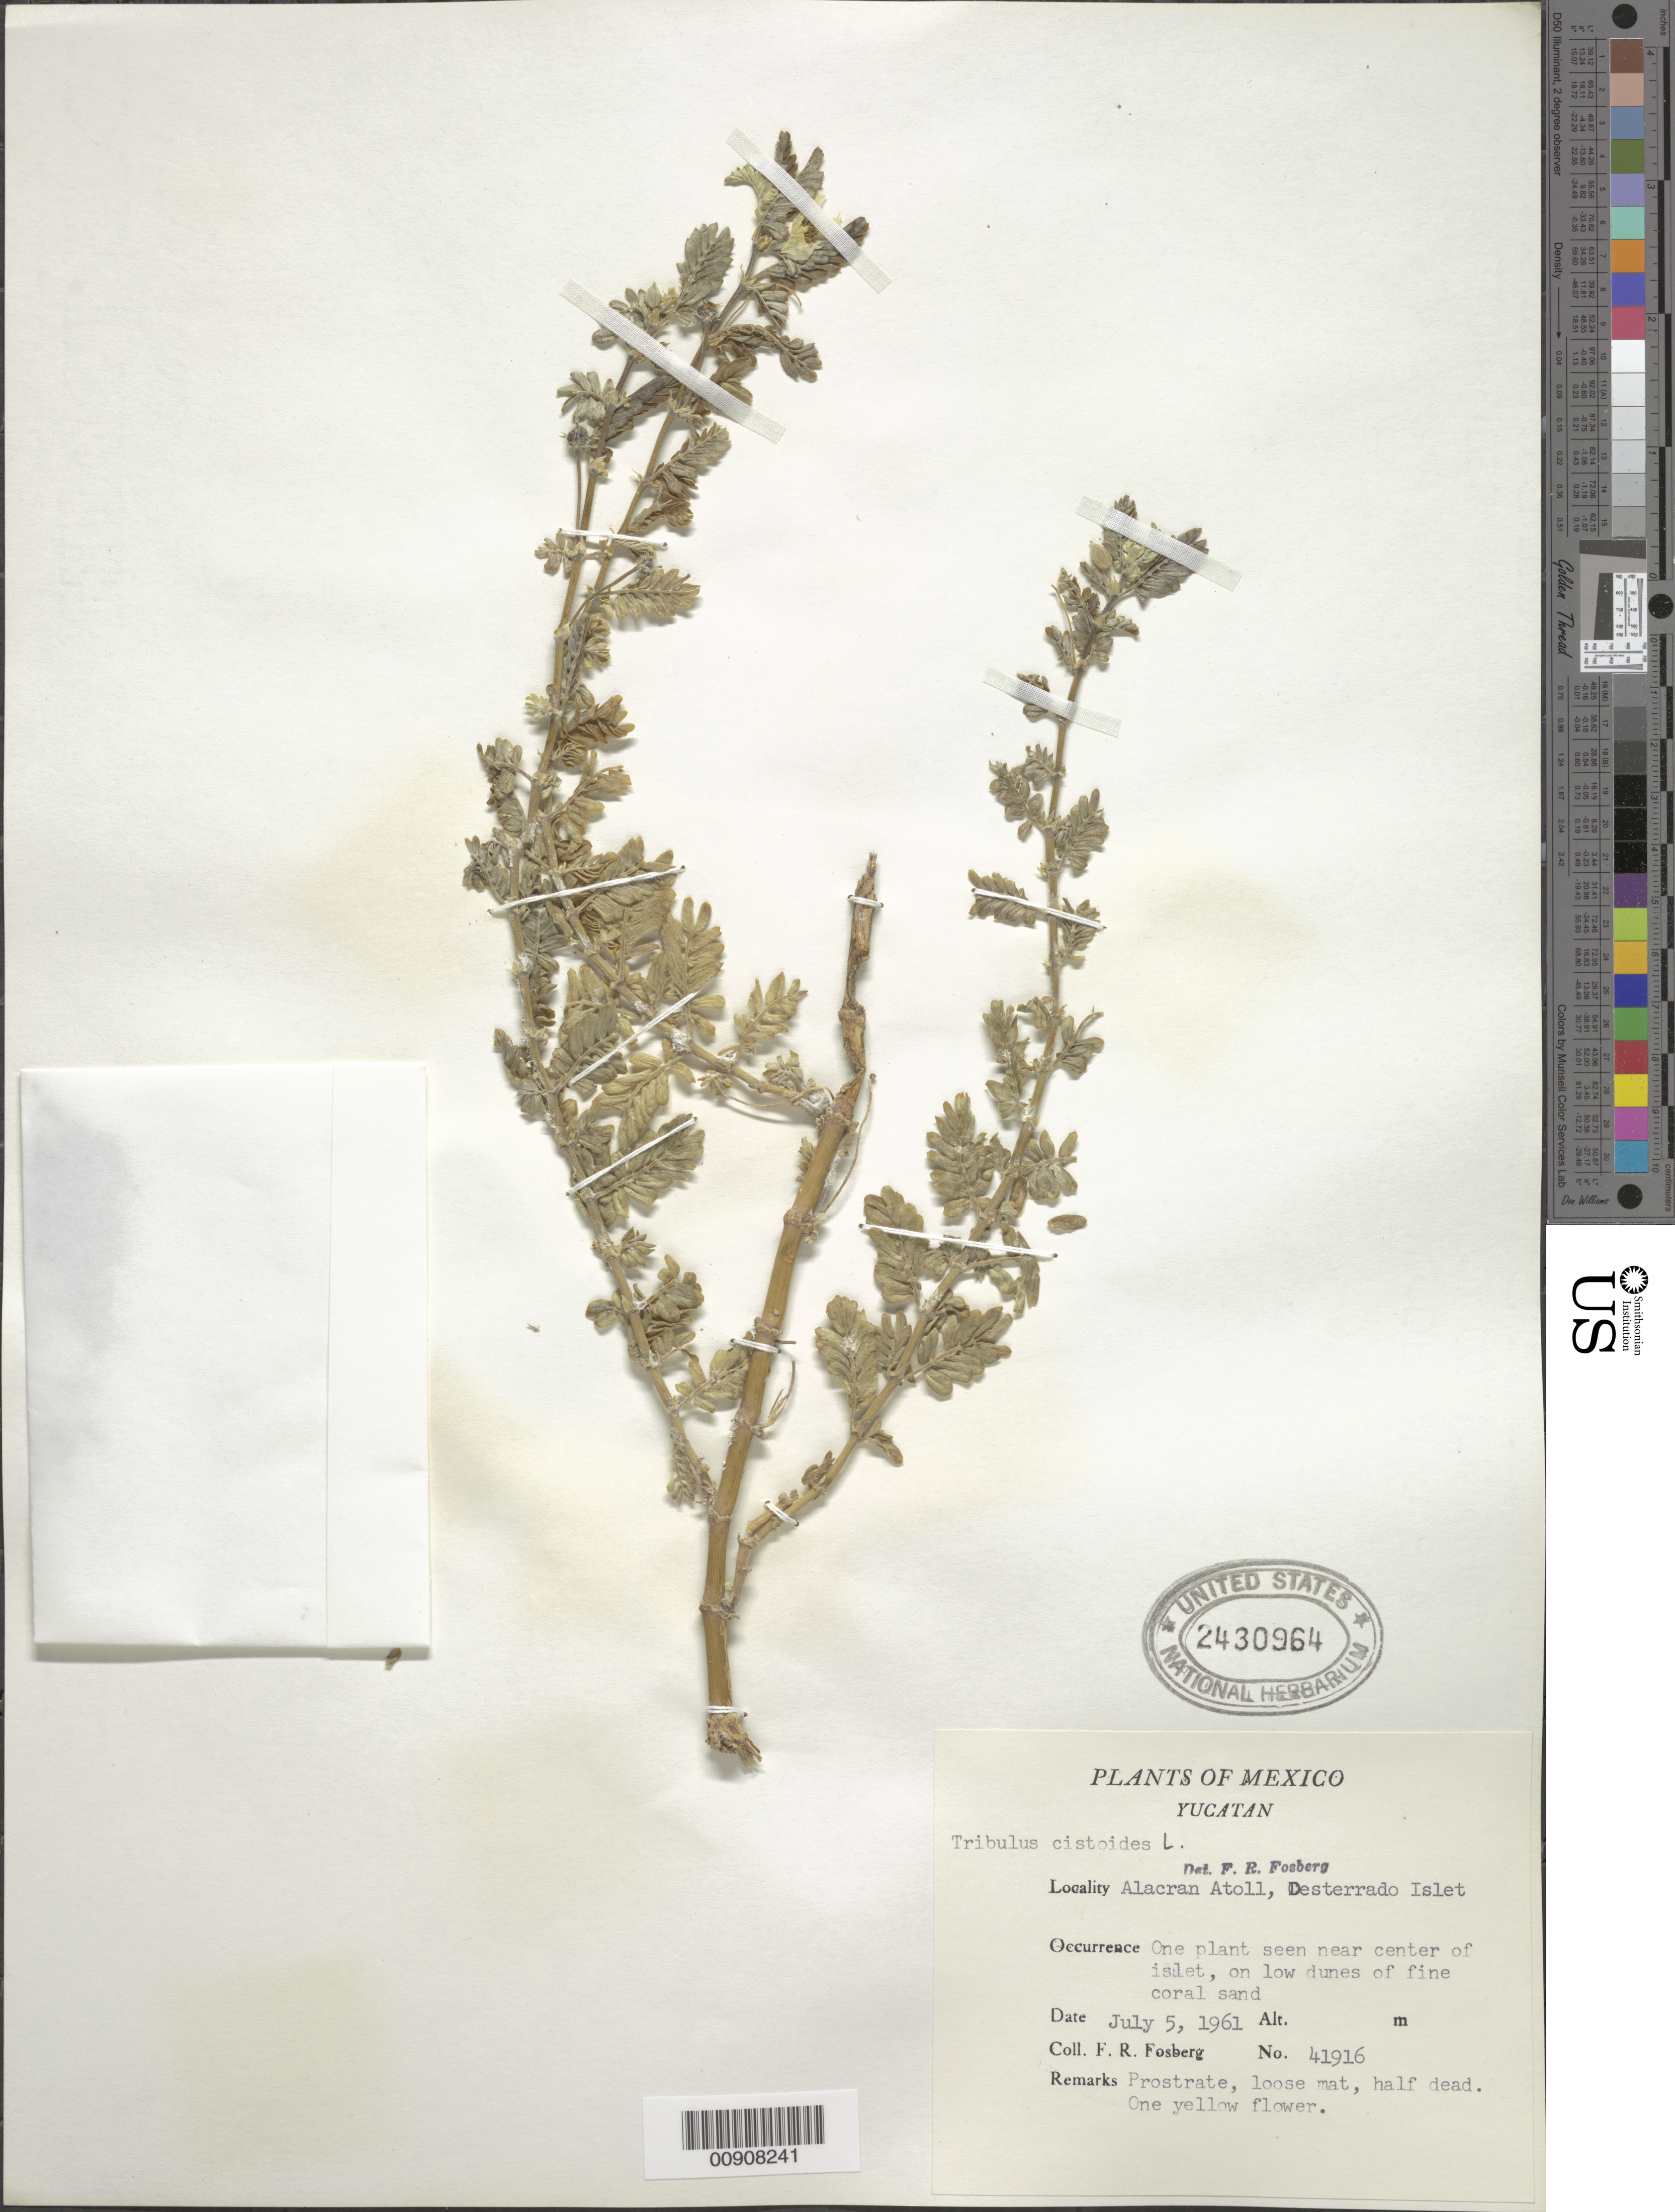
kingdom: Plantae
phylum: Tracheophyta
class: Magnoliopsida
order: Zygophyllales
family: Zygophyllaceae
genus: Tribulus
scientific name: Tribulus cistoides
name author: L.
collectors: F. R. Fosberg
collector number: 41916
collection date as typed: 05 Jul 1961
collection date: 1961-07-05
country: Mexico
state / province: Yucatán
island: Isla Desterrado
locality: Alacran Atoll, Desterrado Islet. Near center of islet.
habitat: On low dunes of fine coral sand.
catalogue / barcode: US 2430964